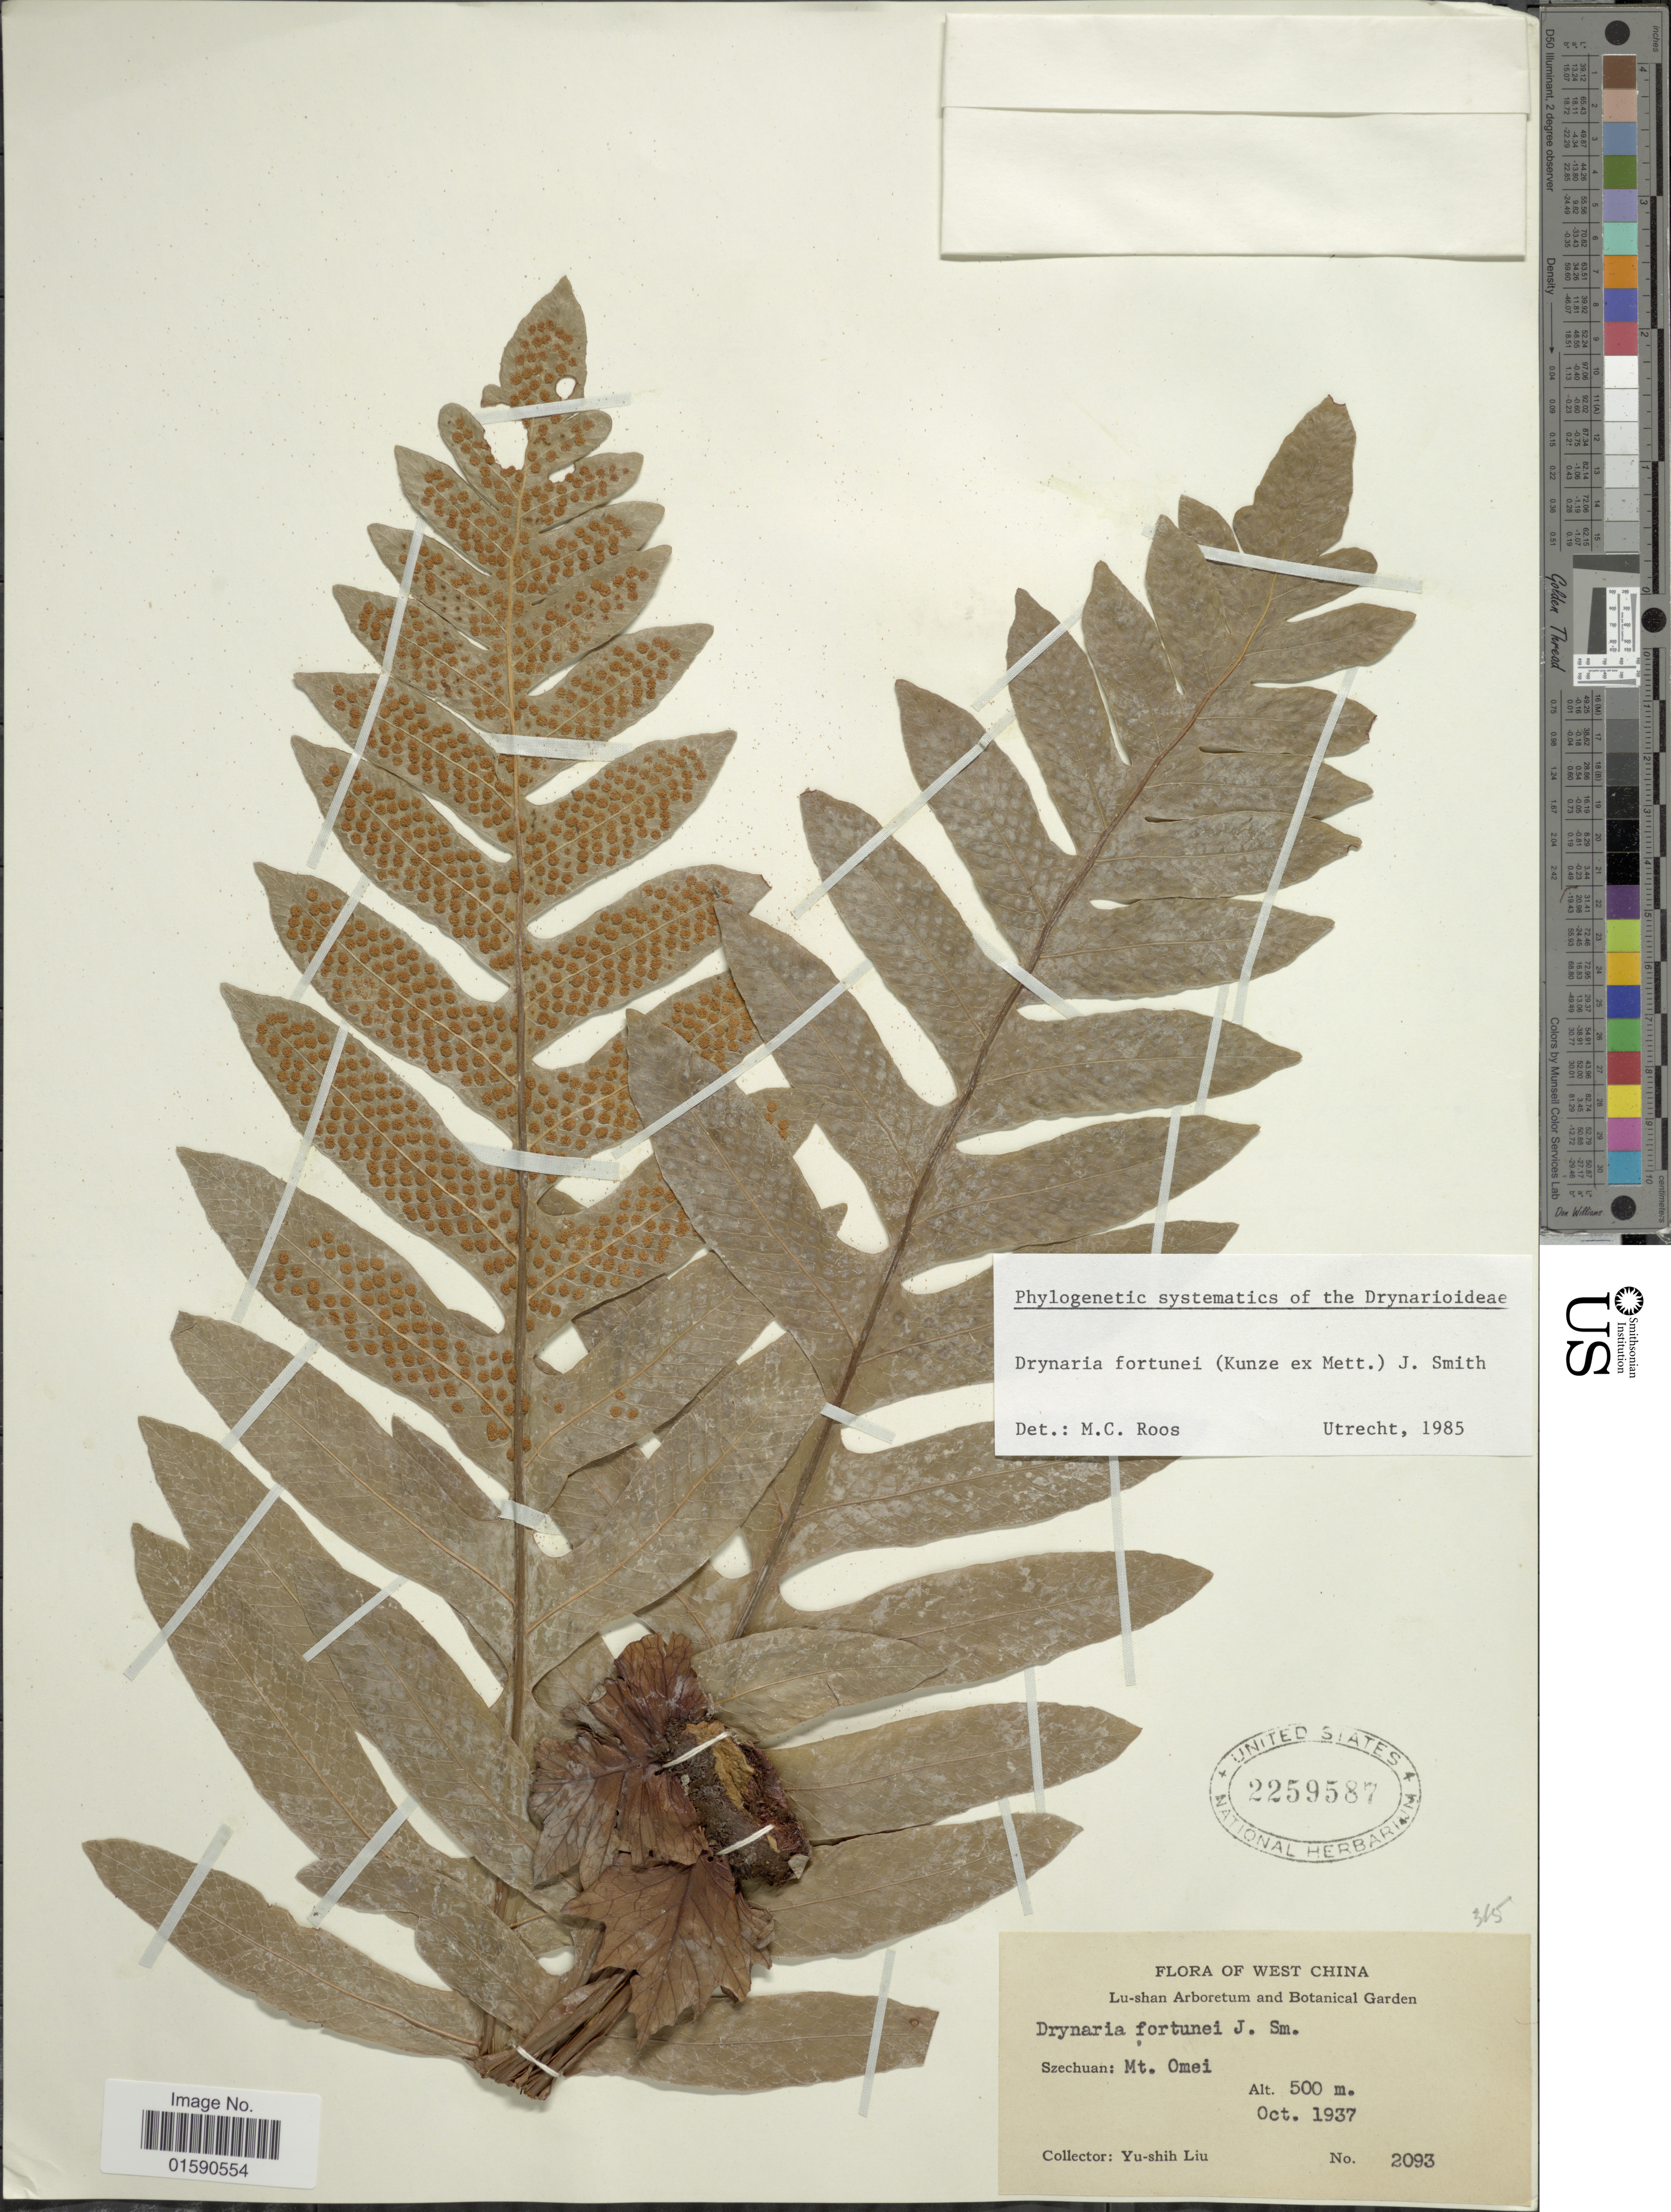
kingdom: Plantae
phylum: Tracheophyta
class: Polypodiopsida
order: Polypodiales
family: Polypodiaceae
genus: Drynaria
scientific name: Drynaria fortunei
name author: (Kunze ex Mett.) J. Sm.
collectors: Y.-S. Liu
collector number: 2093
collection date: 1937-10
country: China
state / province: Sichuan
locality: West China. Szechuan: Mt. Omei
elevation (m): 500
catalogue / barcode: US 2259587